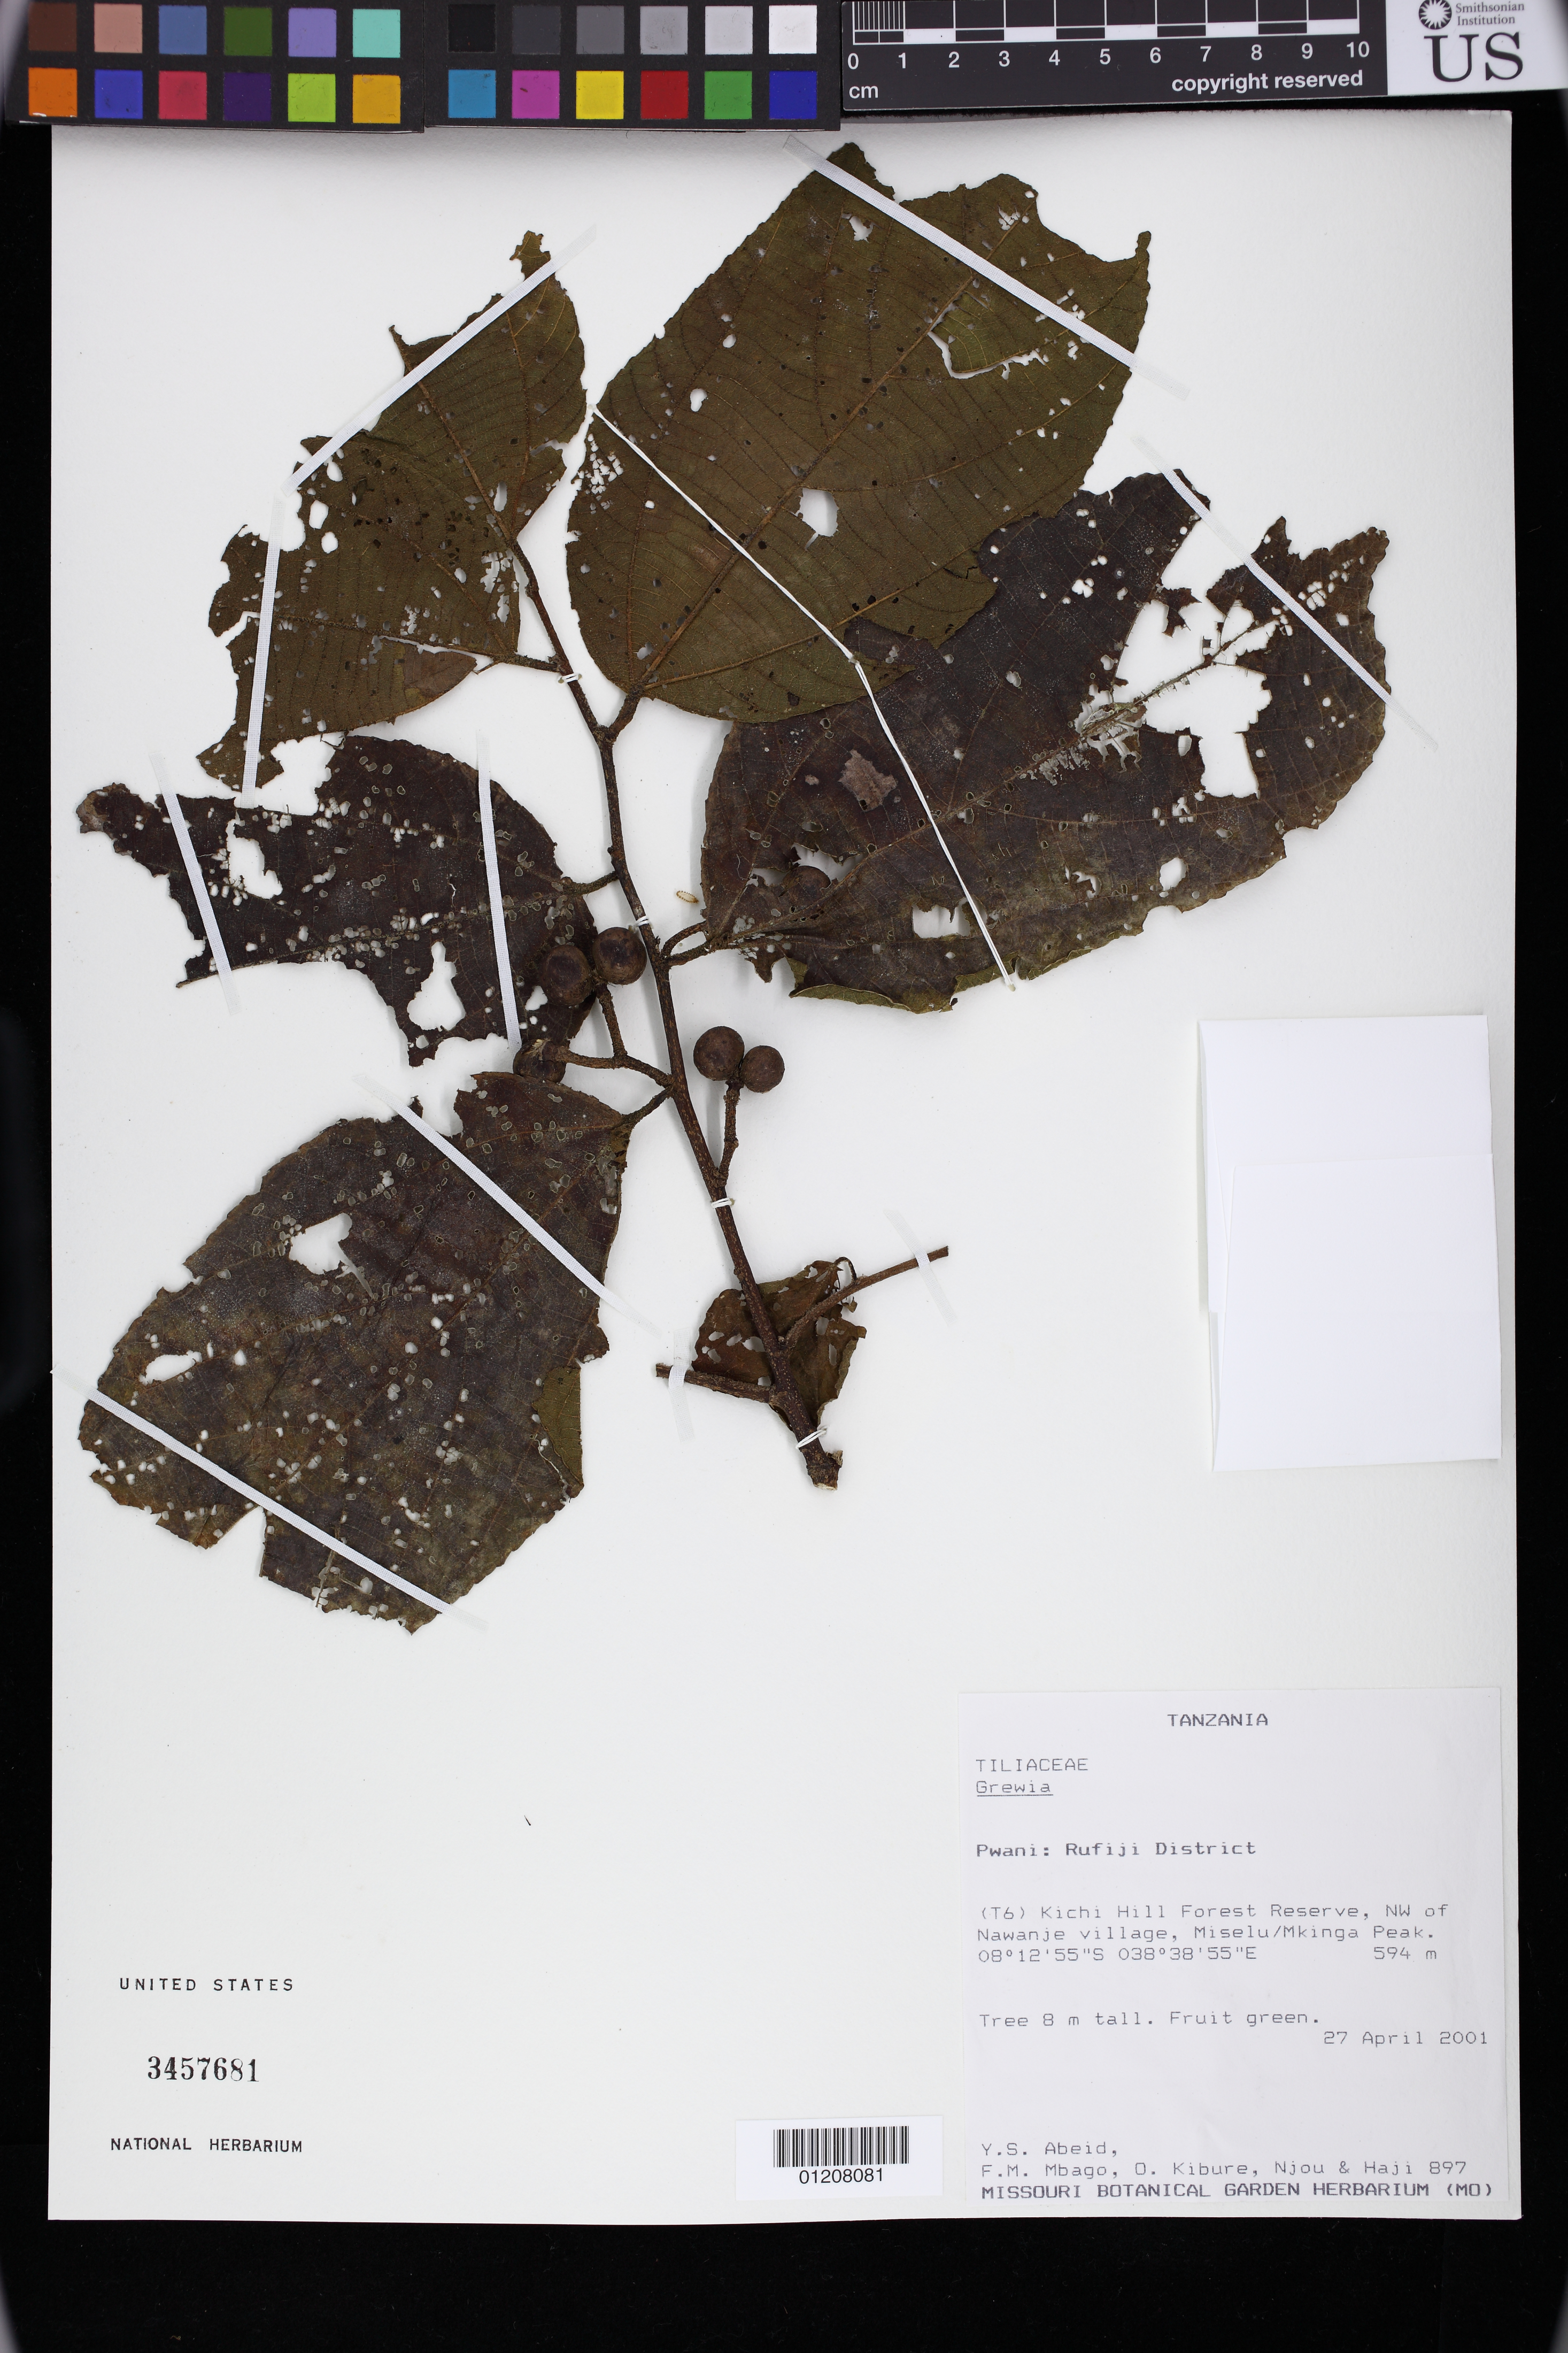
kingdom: Plantae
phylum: Tracheophyta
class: Magnoliopsida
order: Malvales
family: Malvaceae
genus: Grewia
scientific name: Grewia sp.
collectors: Y. Abeid, F. Mbago, O. Kibure & Njou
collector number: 897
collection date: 2001-04-27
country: Tanzania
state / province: Pwani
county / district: Rufiji District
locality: (T6) Kichi Hill Forest Reserve, NW of Nawanje village, Miselu/Mkinga Peak.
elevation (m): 594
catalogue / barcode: US 3457681